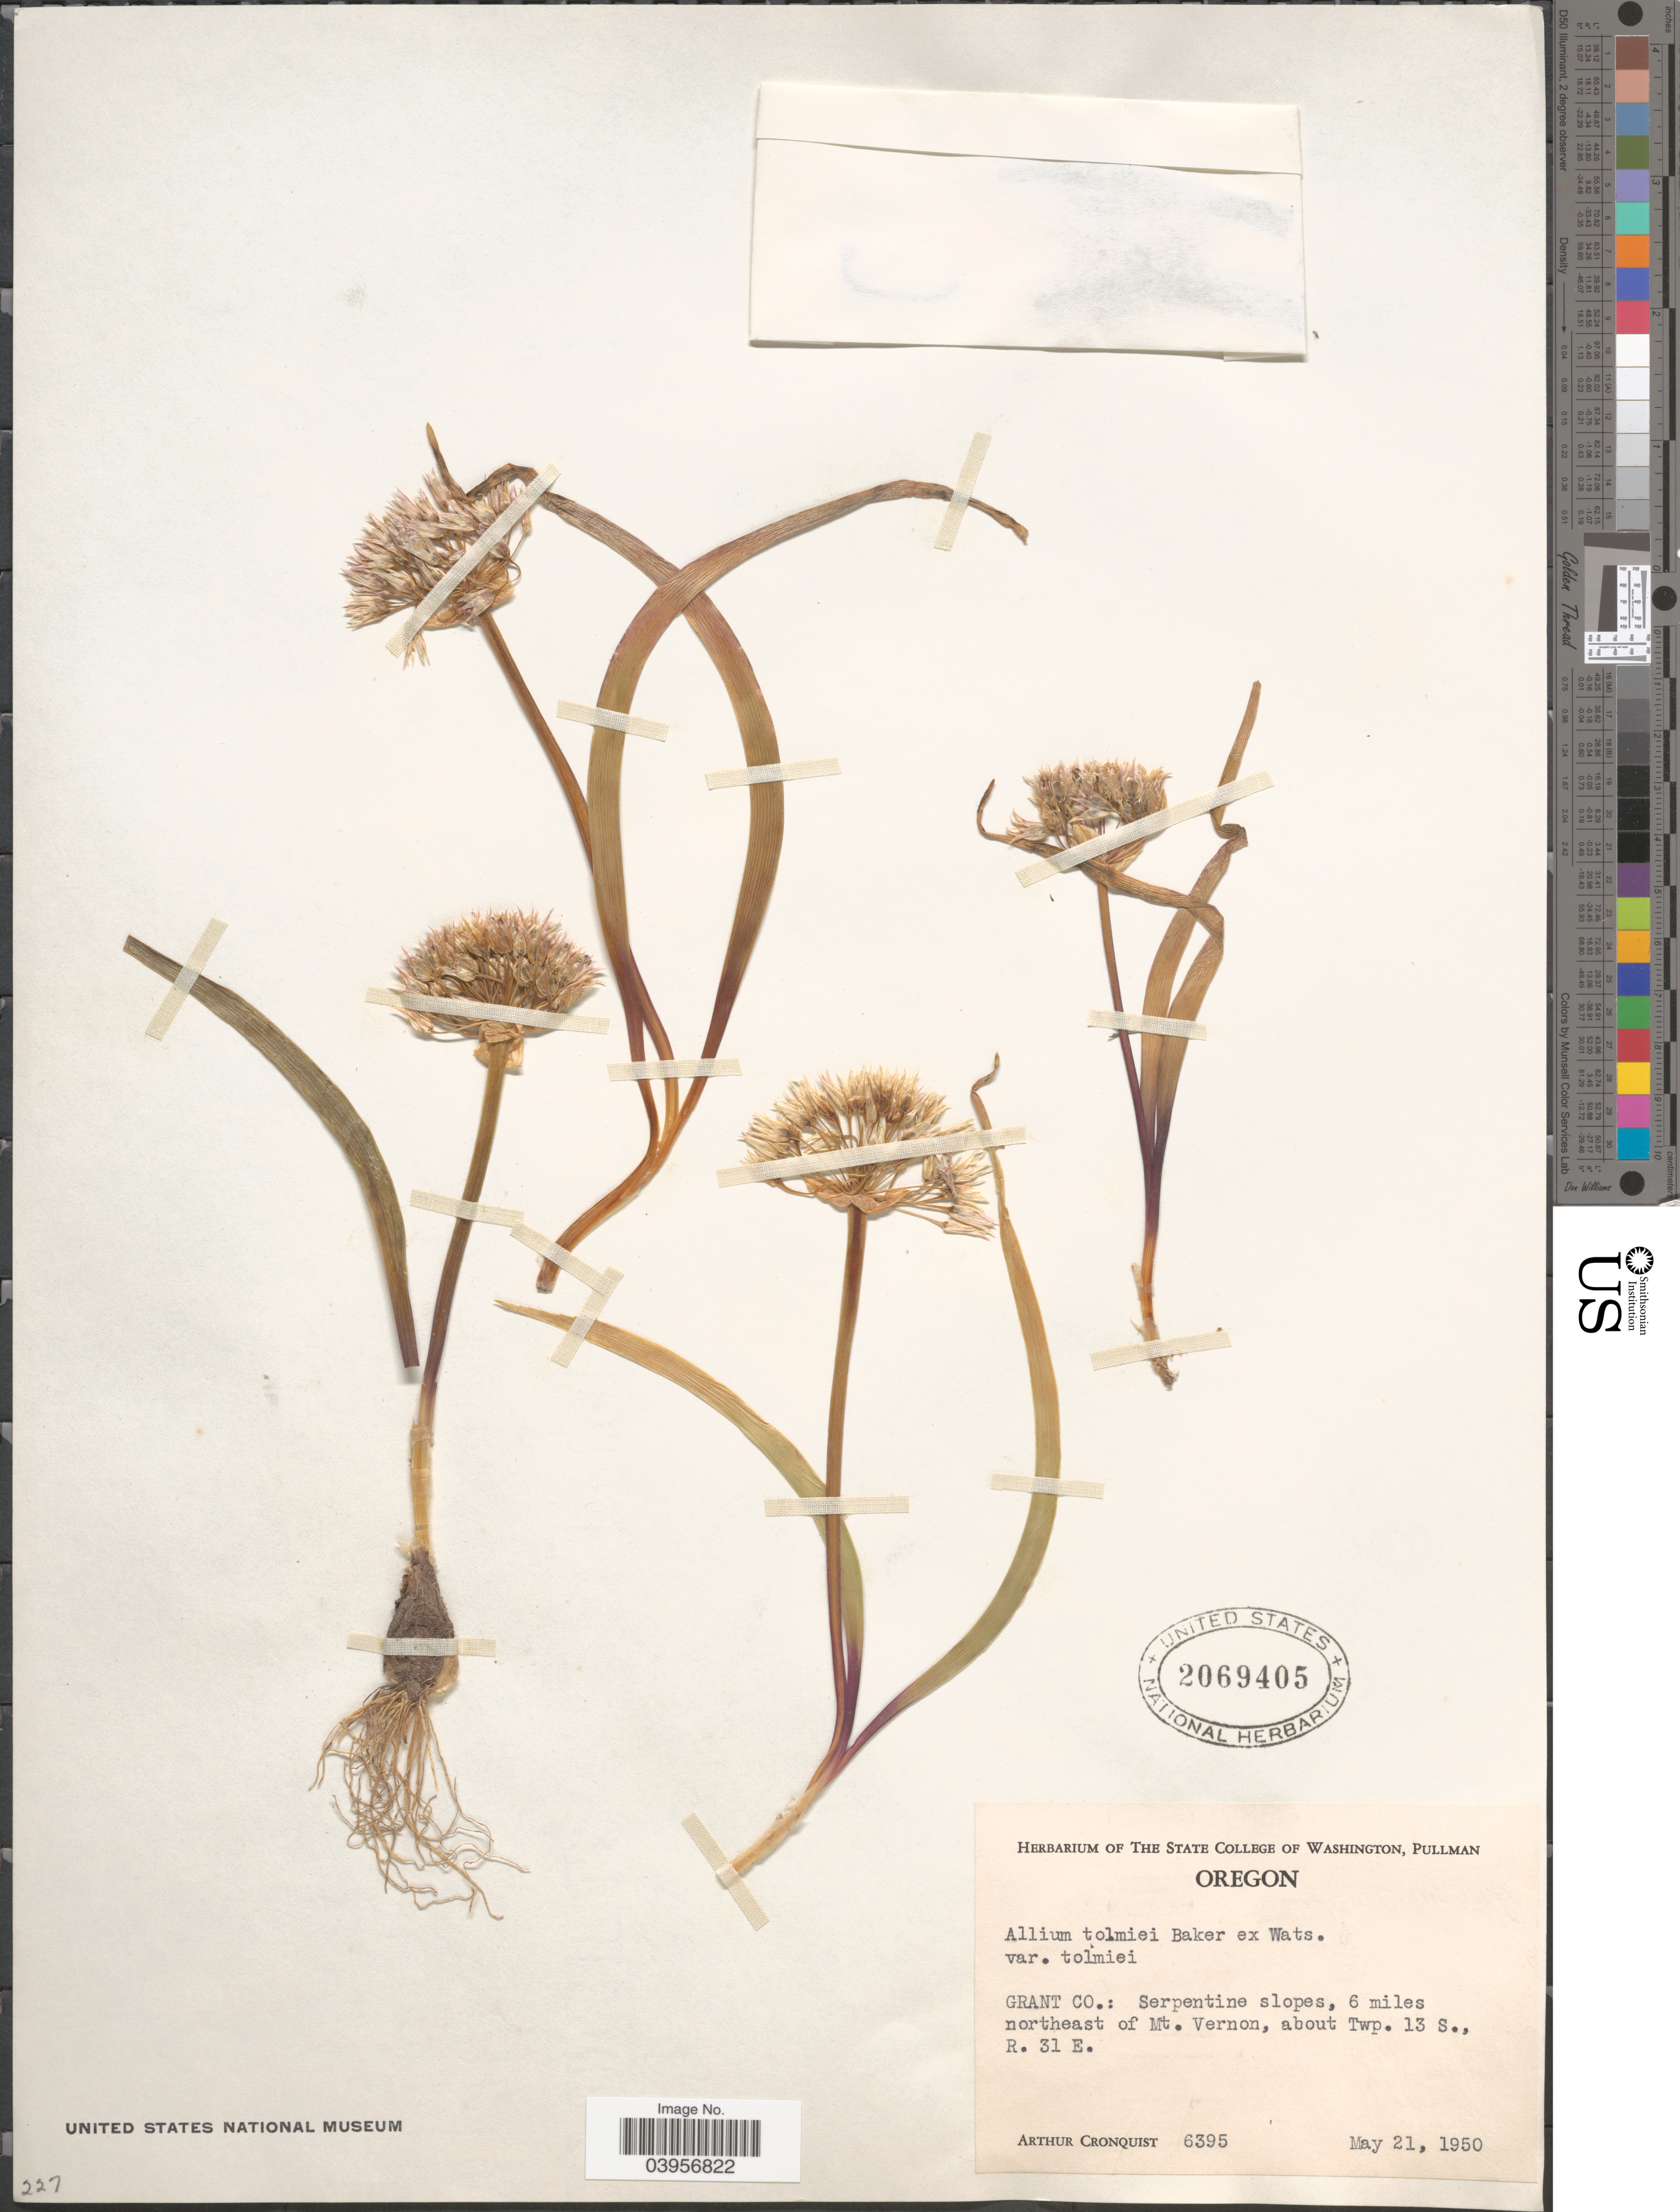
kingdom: Plantae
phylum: Tracheophyta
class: Liliopsida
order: Asparagales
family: Amaryllidaceae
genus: Allium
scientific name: Allium tolmiei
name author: Baker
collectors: A. J. Cronquist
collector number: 6395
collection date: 1950-05-21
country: United States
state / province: Oregon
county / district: Grant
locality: Grant Co.: Serpentine slopes, 6 miles northeast of Mt. Vernon, about Twp. 13 S., R. 31 E.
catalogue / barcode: US 2069405